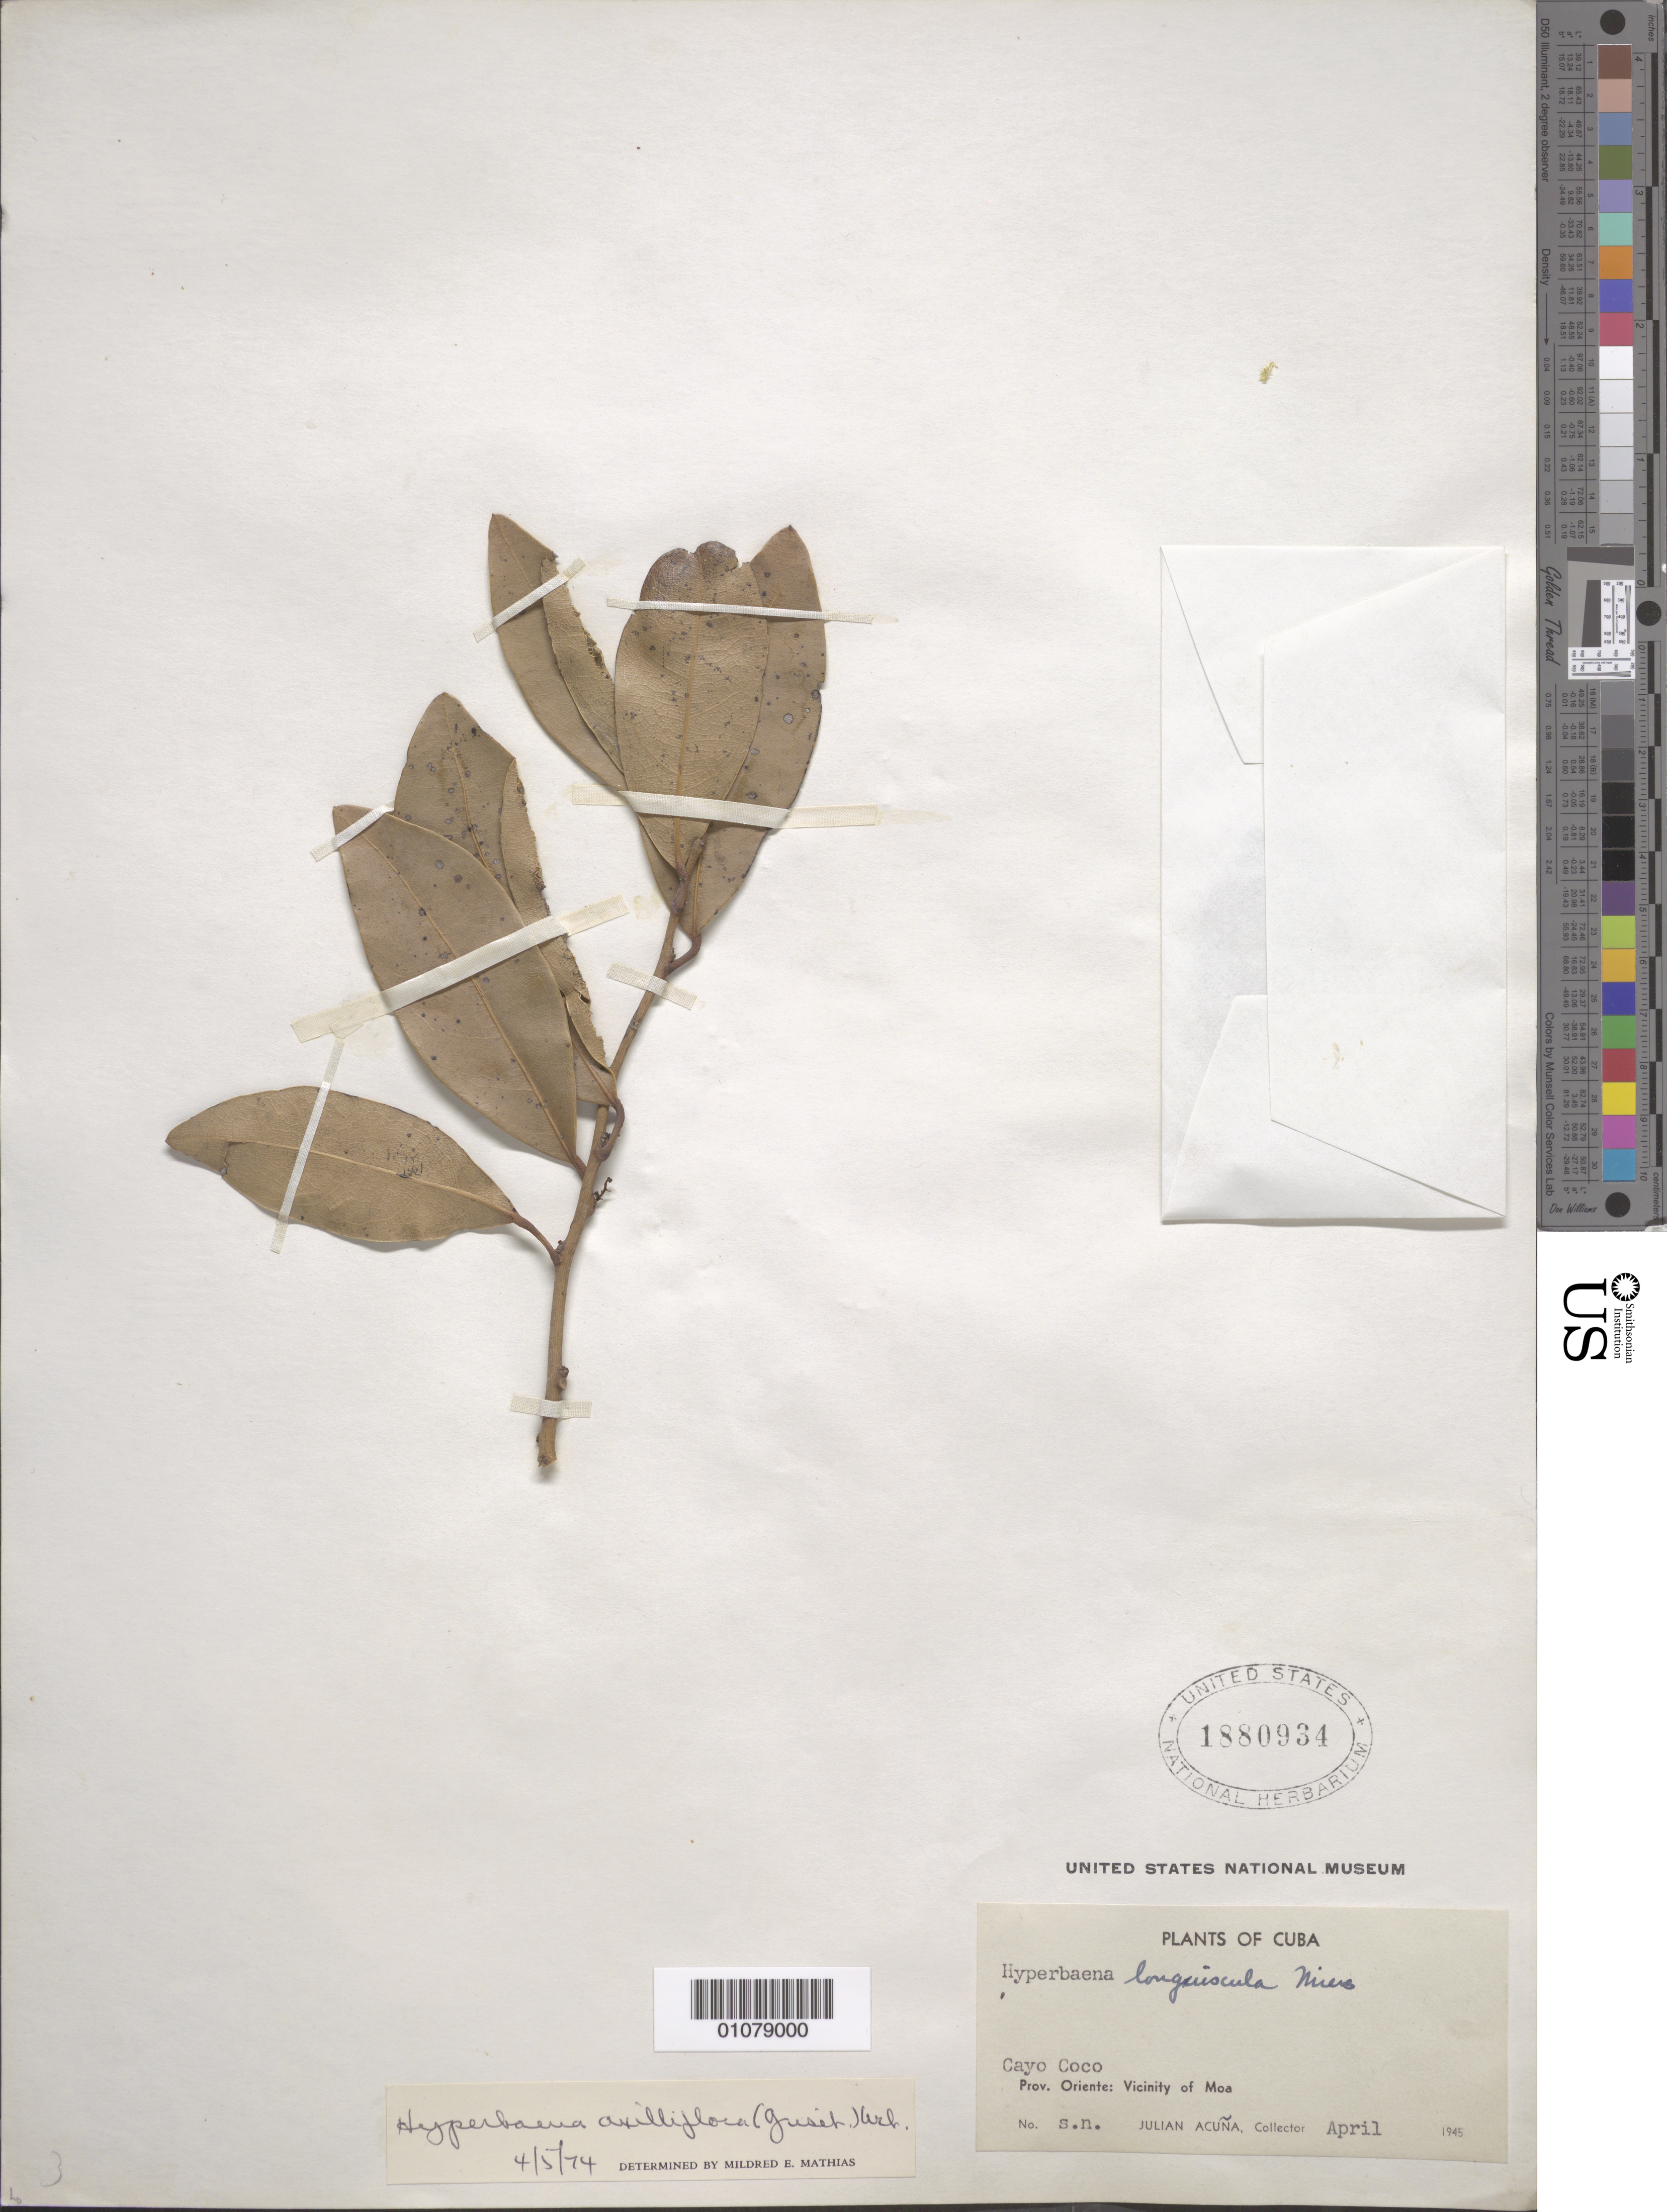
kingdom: Plantae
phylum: Tracheophyta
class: Magnoliopsida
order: Ranunculales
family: Menispermaceae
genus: Hyperbaena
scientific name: Hyperbaena axilliflora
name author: (Griseb.) Urb.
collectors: J. Acuña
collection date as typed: Apr 1945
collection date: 1945-04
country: Cuba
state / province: Holguín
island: Cuba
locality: Cayo Coco Prov Oriente: Vicinity of Moa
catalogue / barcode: US 1880934